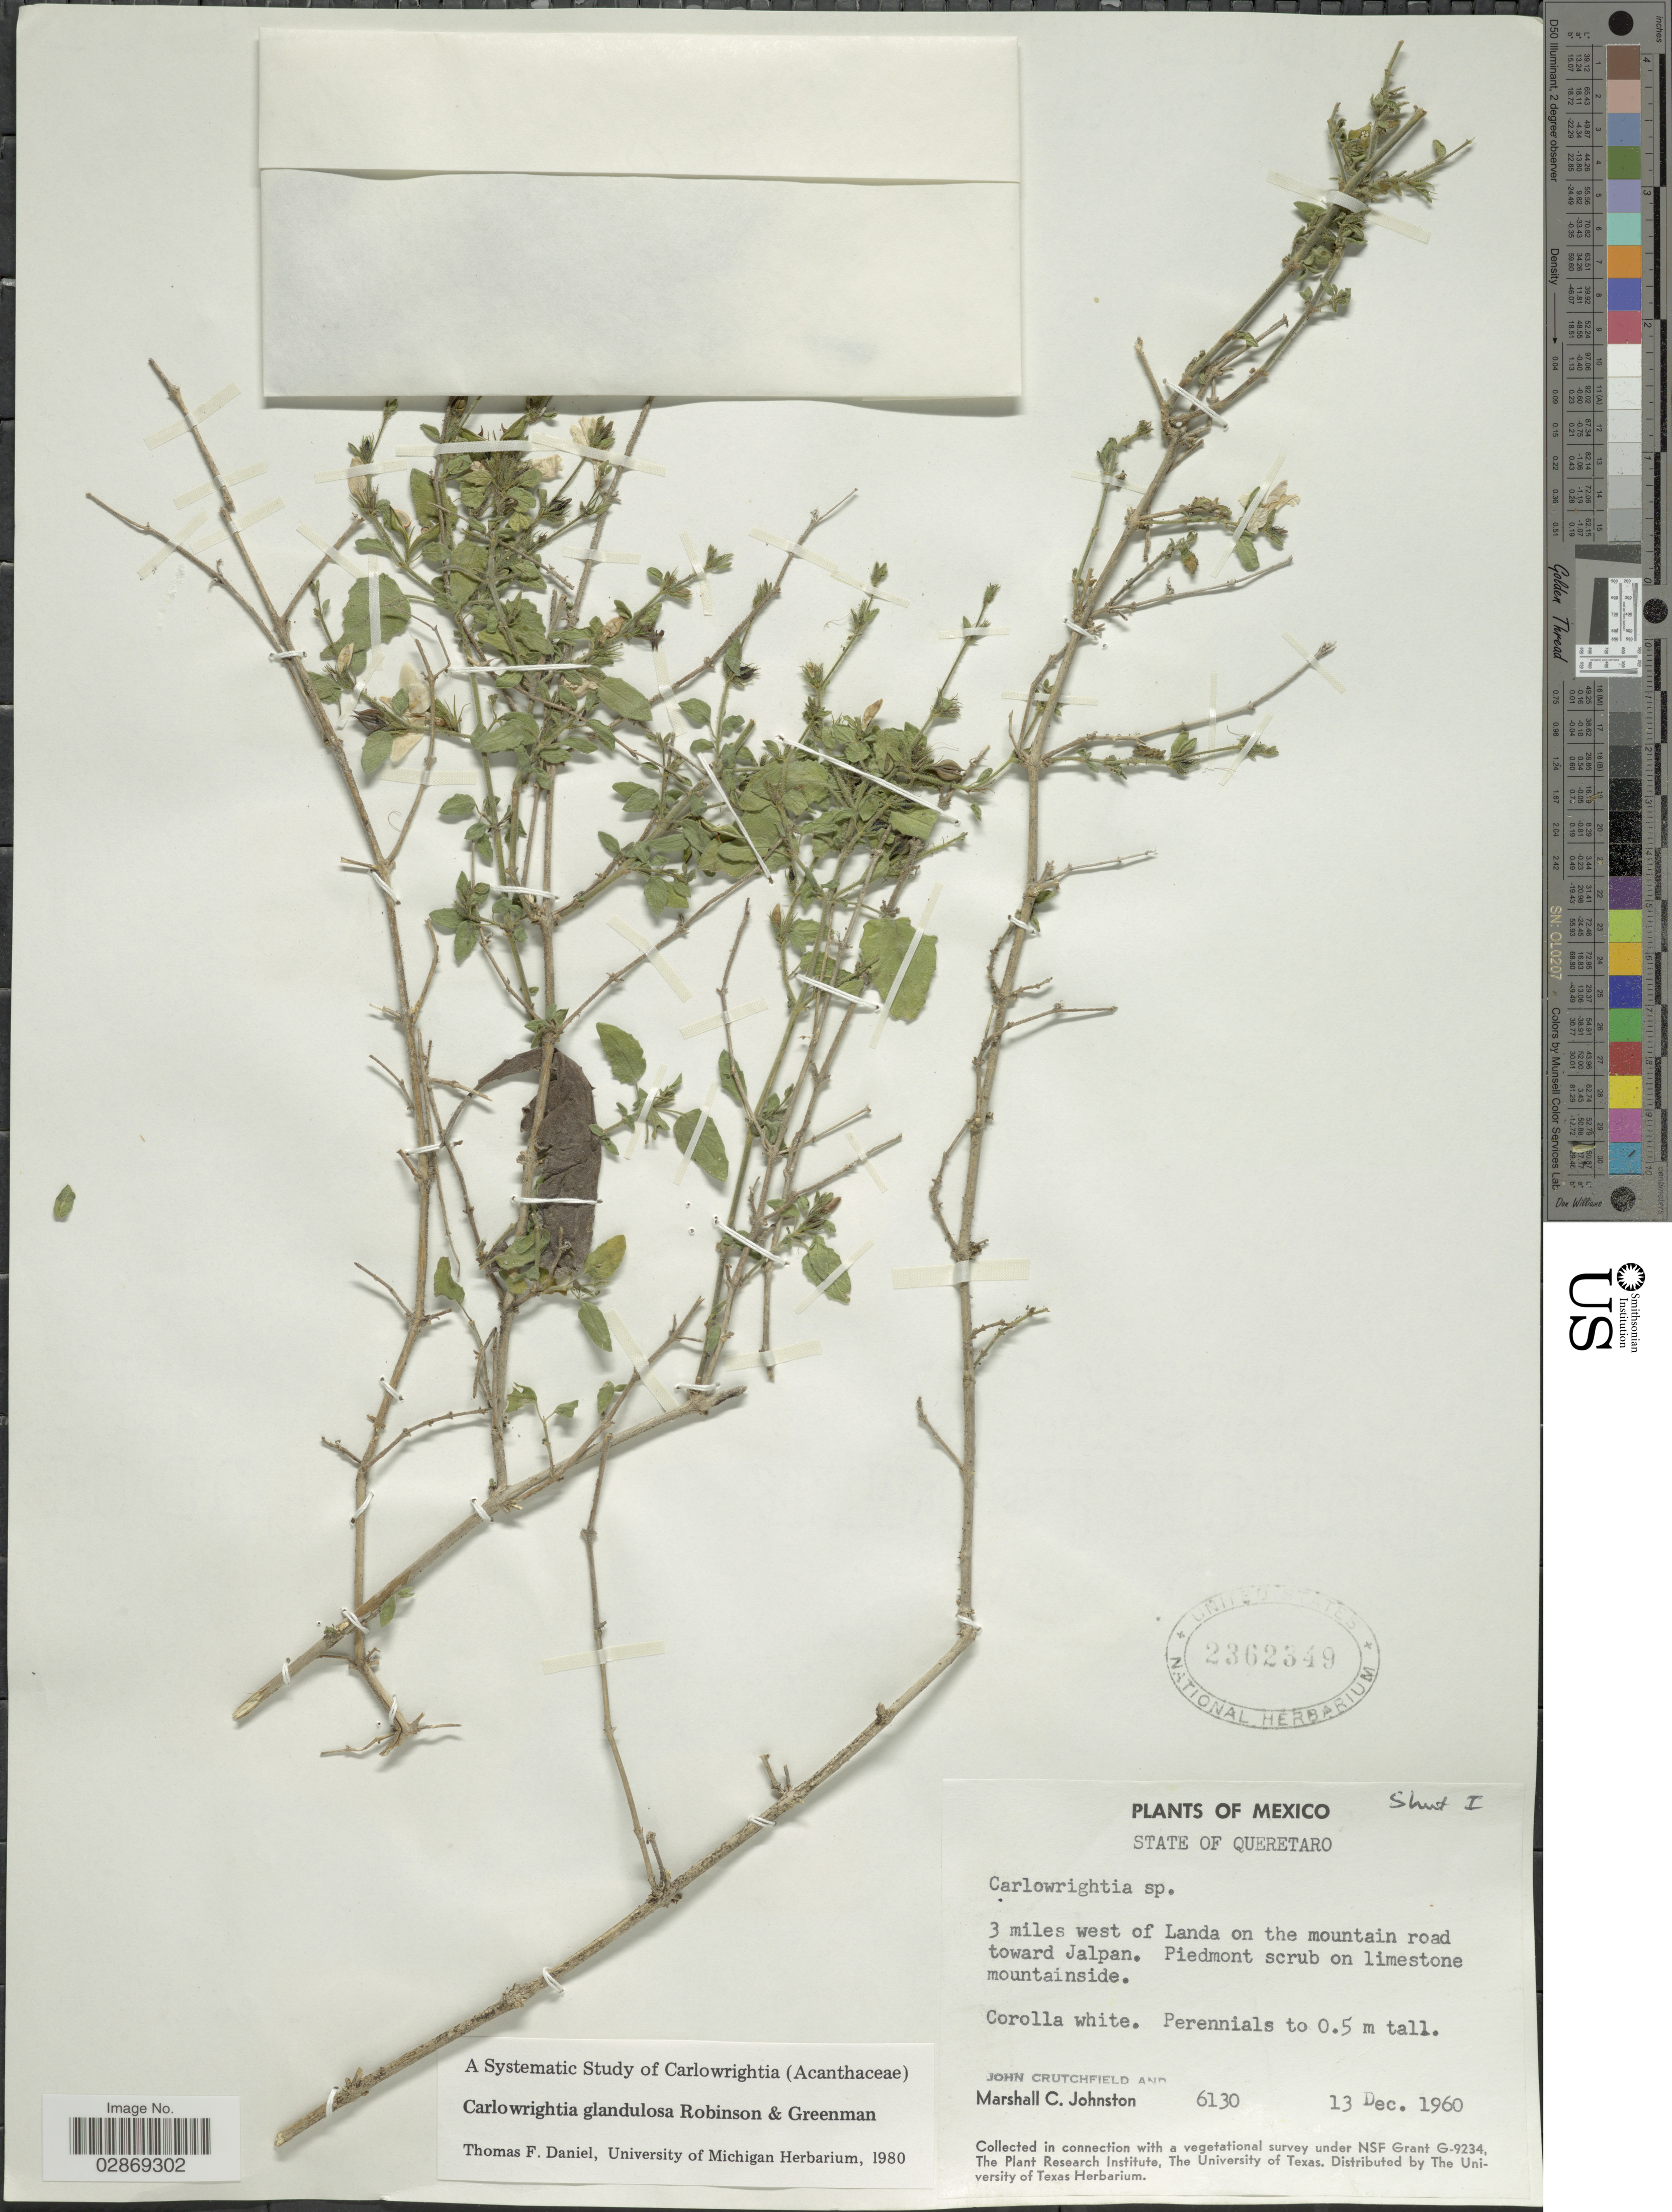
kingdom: Plantae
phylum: Tracheophyta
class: Magnoliopsida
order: Lamiales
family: Acanthaceae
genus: Carlowrightia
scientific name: Carlowrightia neesiana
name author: (Schauer ex Nees) T.F. Daniel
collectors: J. Crutchfield & M. Johnston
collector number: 6130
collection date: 1960-12-13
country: Mexico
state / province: Querétaro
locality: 3 miles west of Landa on the mountain road toward Jalpan.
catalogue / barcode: US 2362349